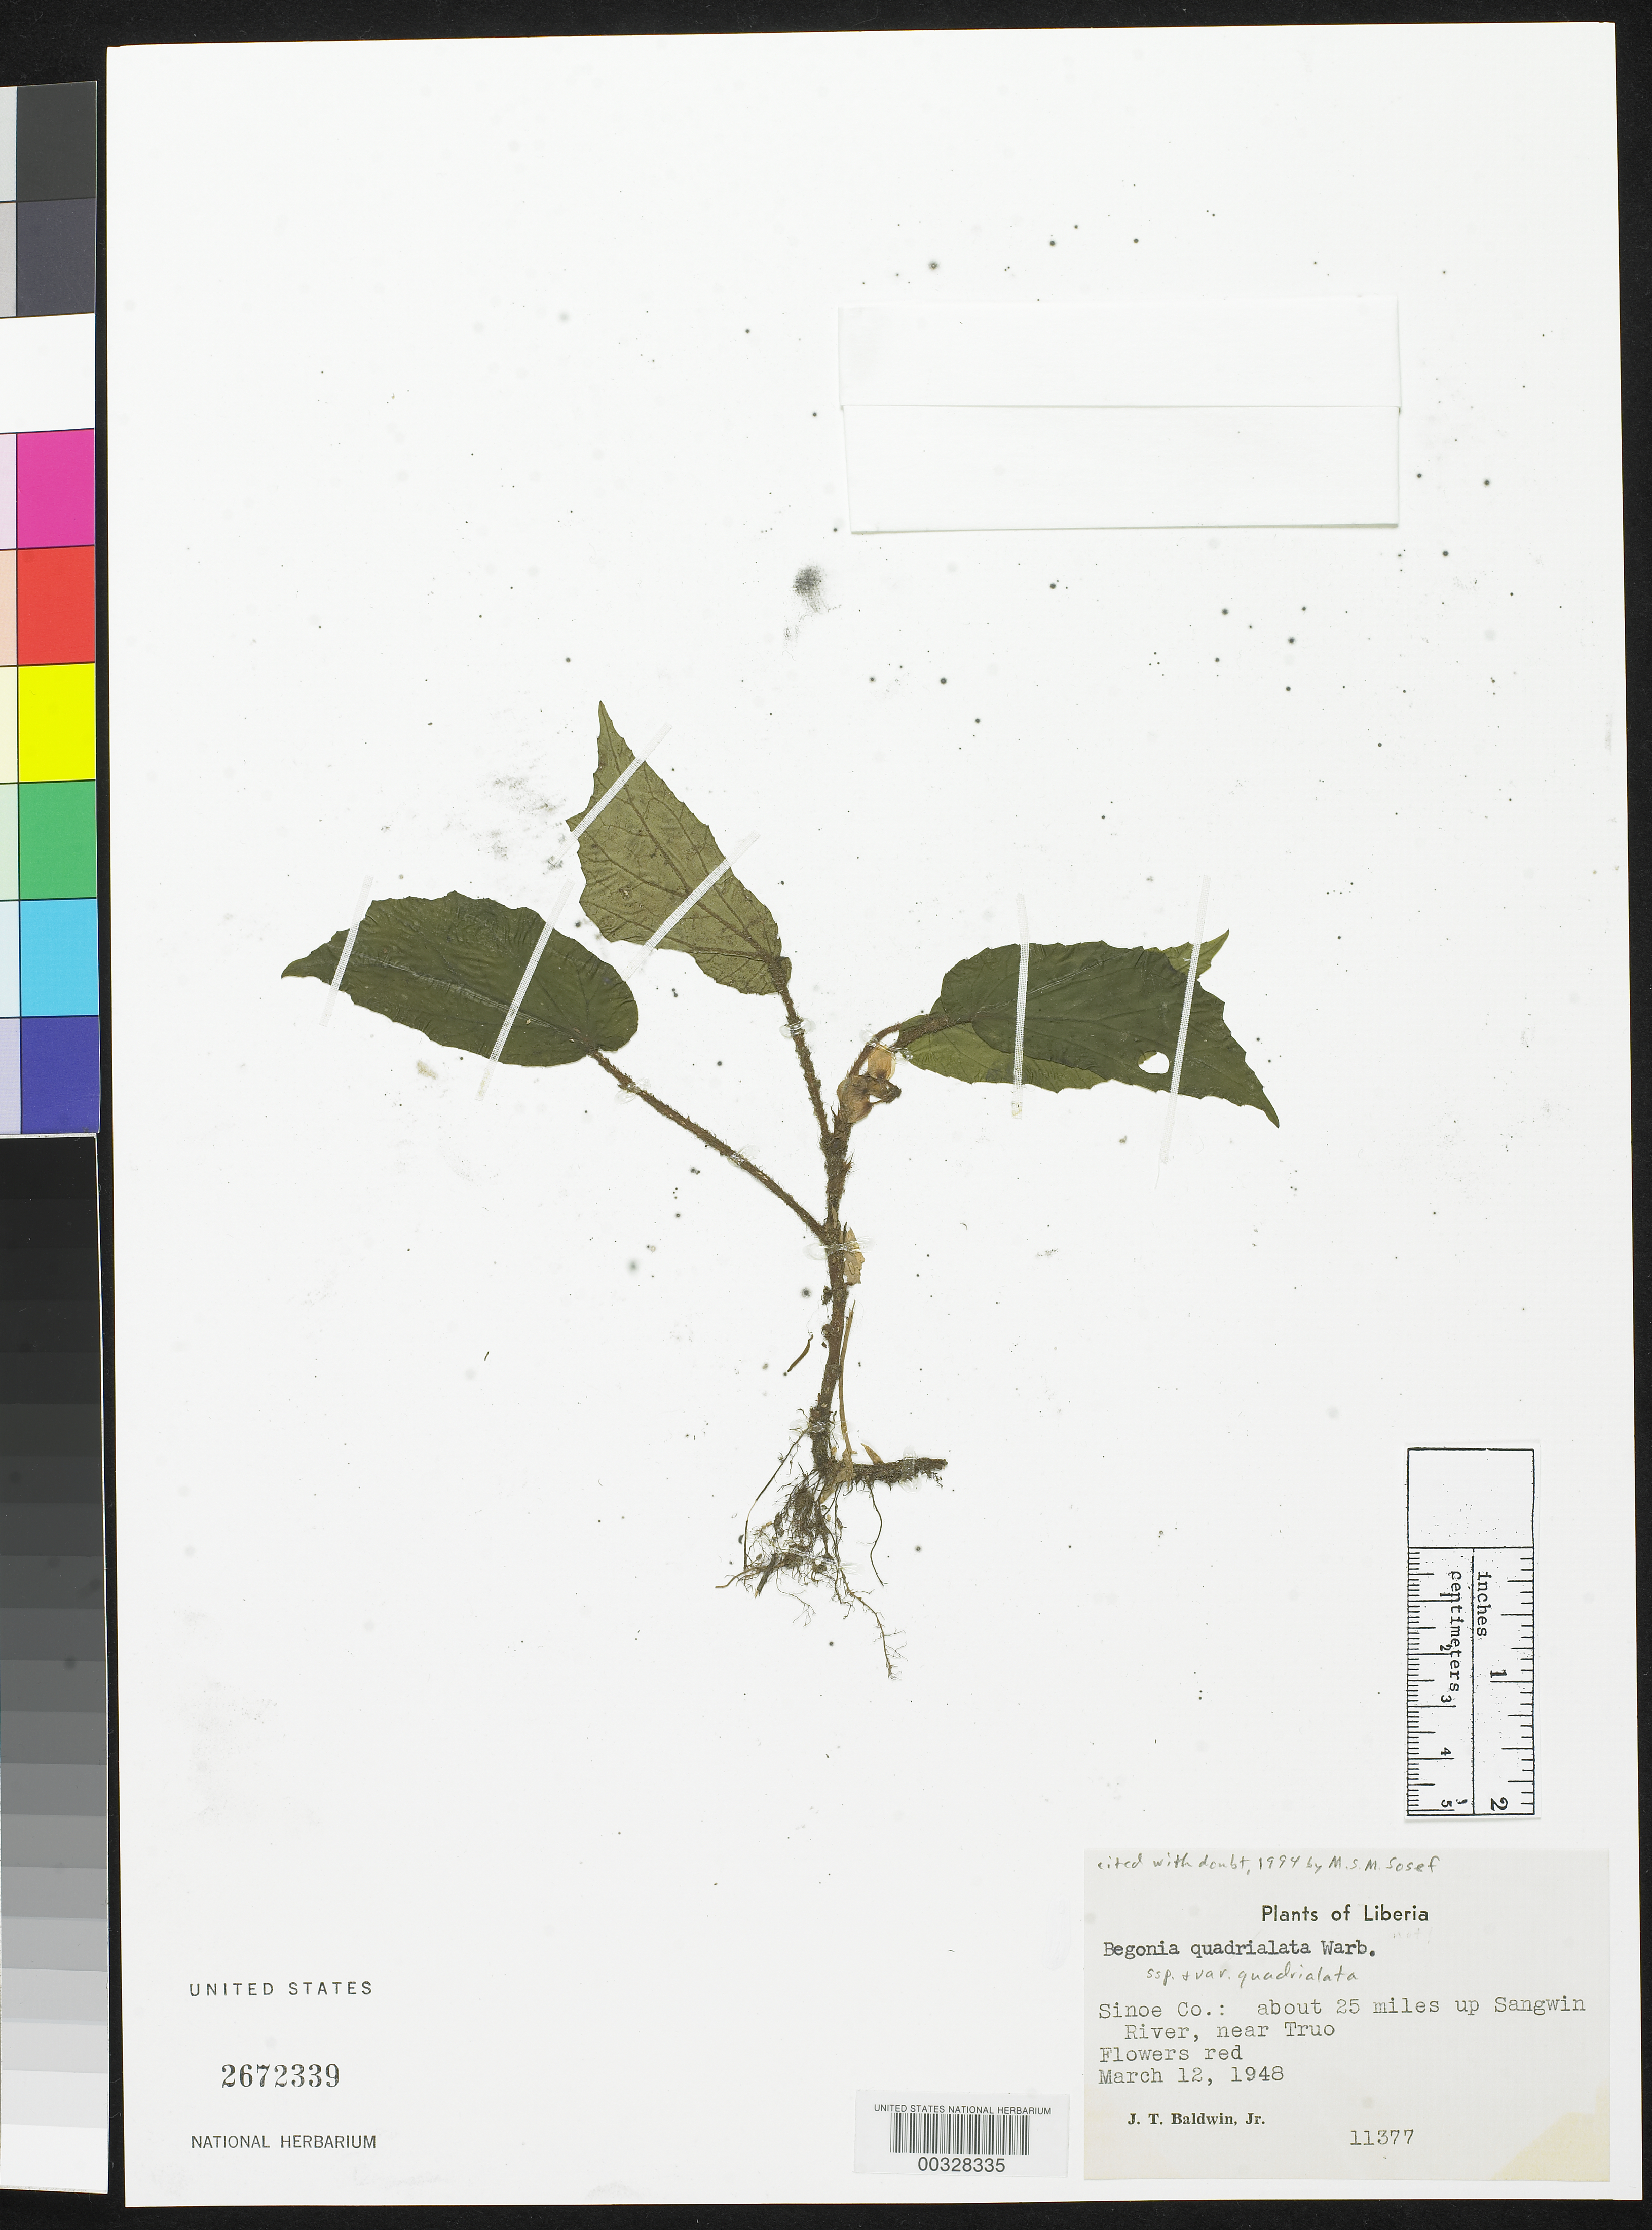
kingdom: Plantae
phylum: Tracheophyta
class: Magnoliopsida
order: Cucurbitales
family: Begoniaceae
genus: Begonia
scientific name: Begonia quadrialata var. quadrialata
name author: Warb.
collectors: J. T. Baldwin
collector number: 11377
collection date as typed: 12 Mar 1948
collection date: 1948-03-12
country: Liberia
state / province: Sinoe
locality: Ca. 25 mi up Sangwin River, near Truo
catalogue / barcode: US 2672339